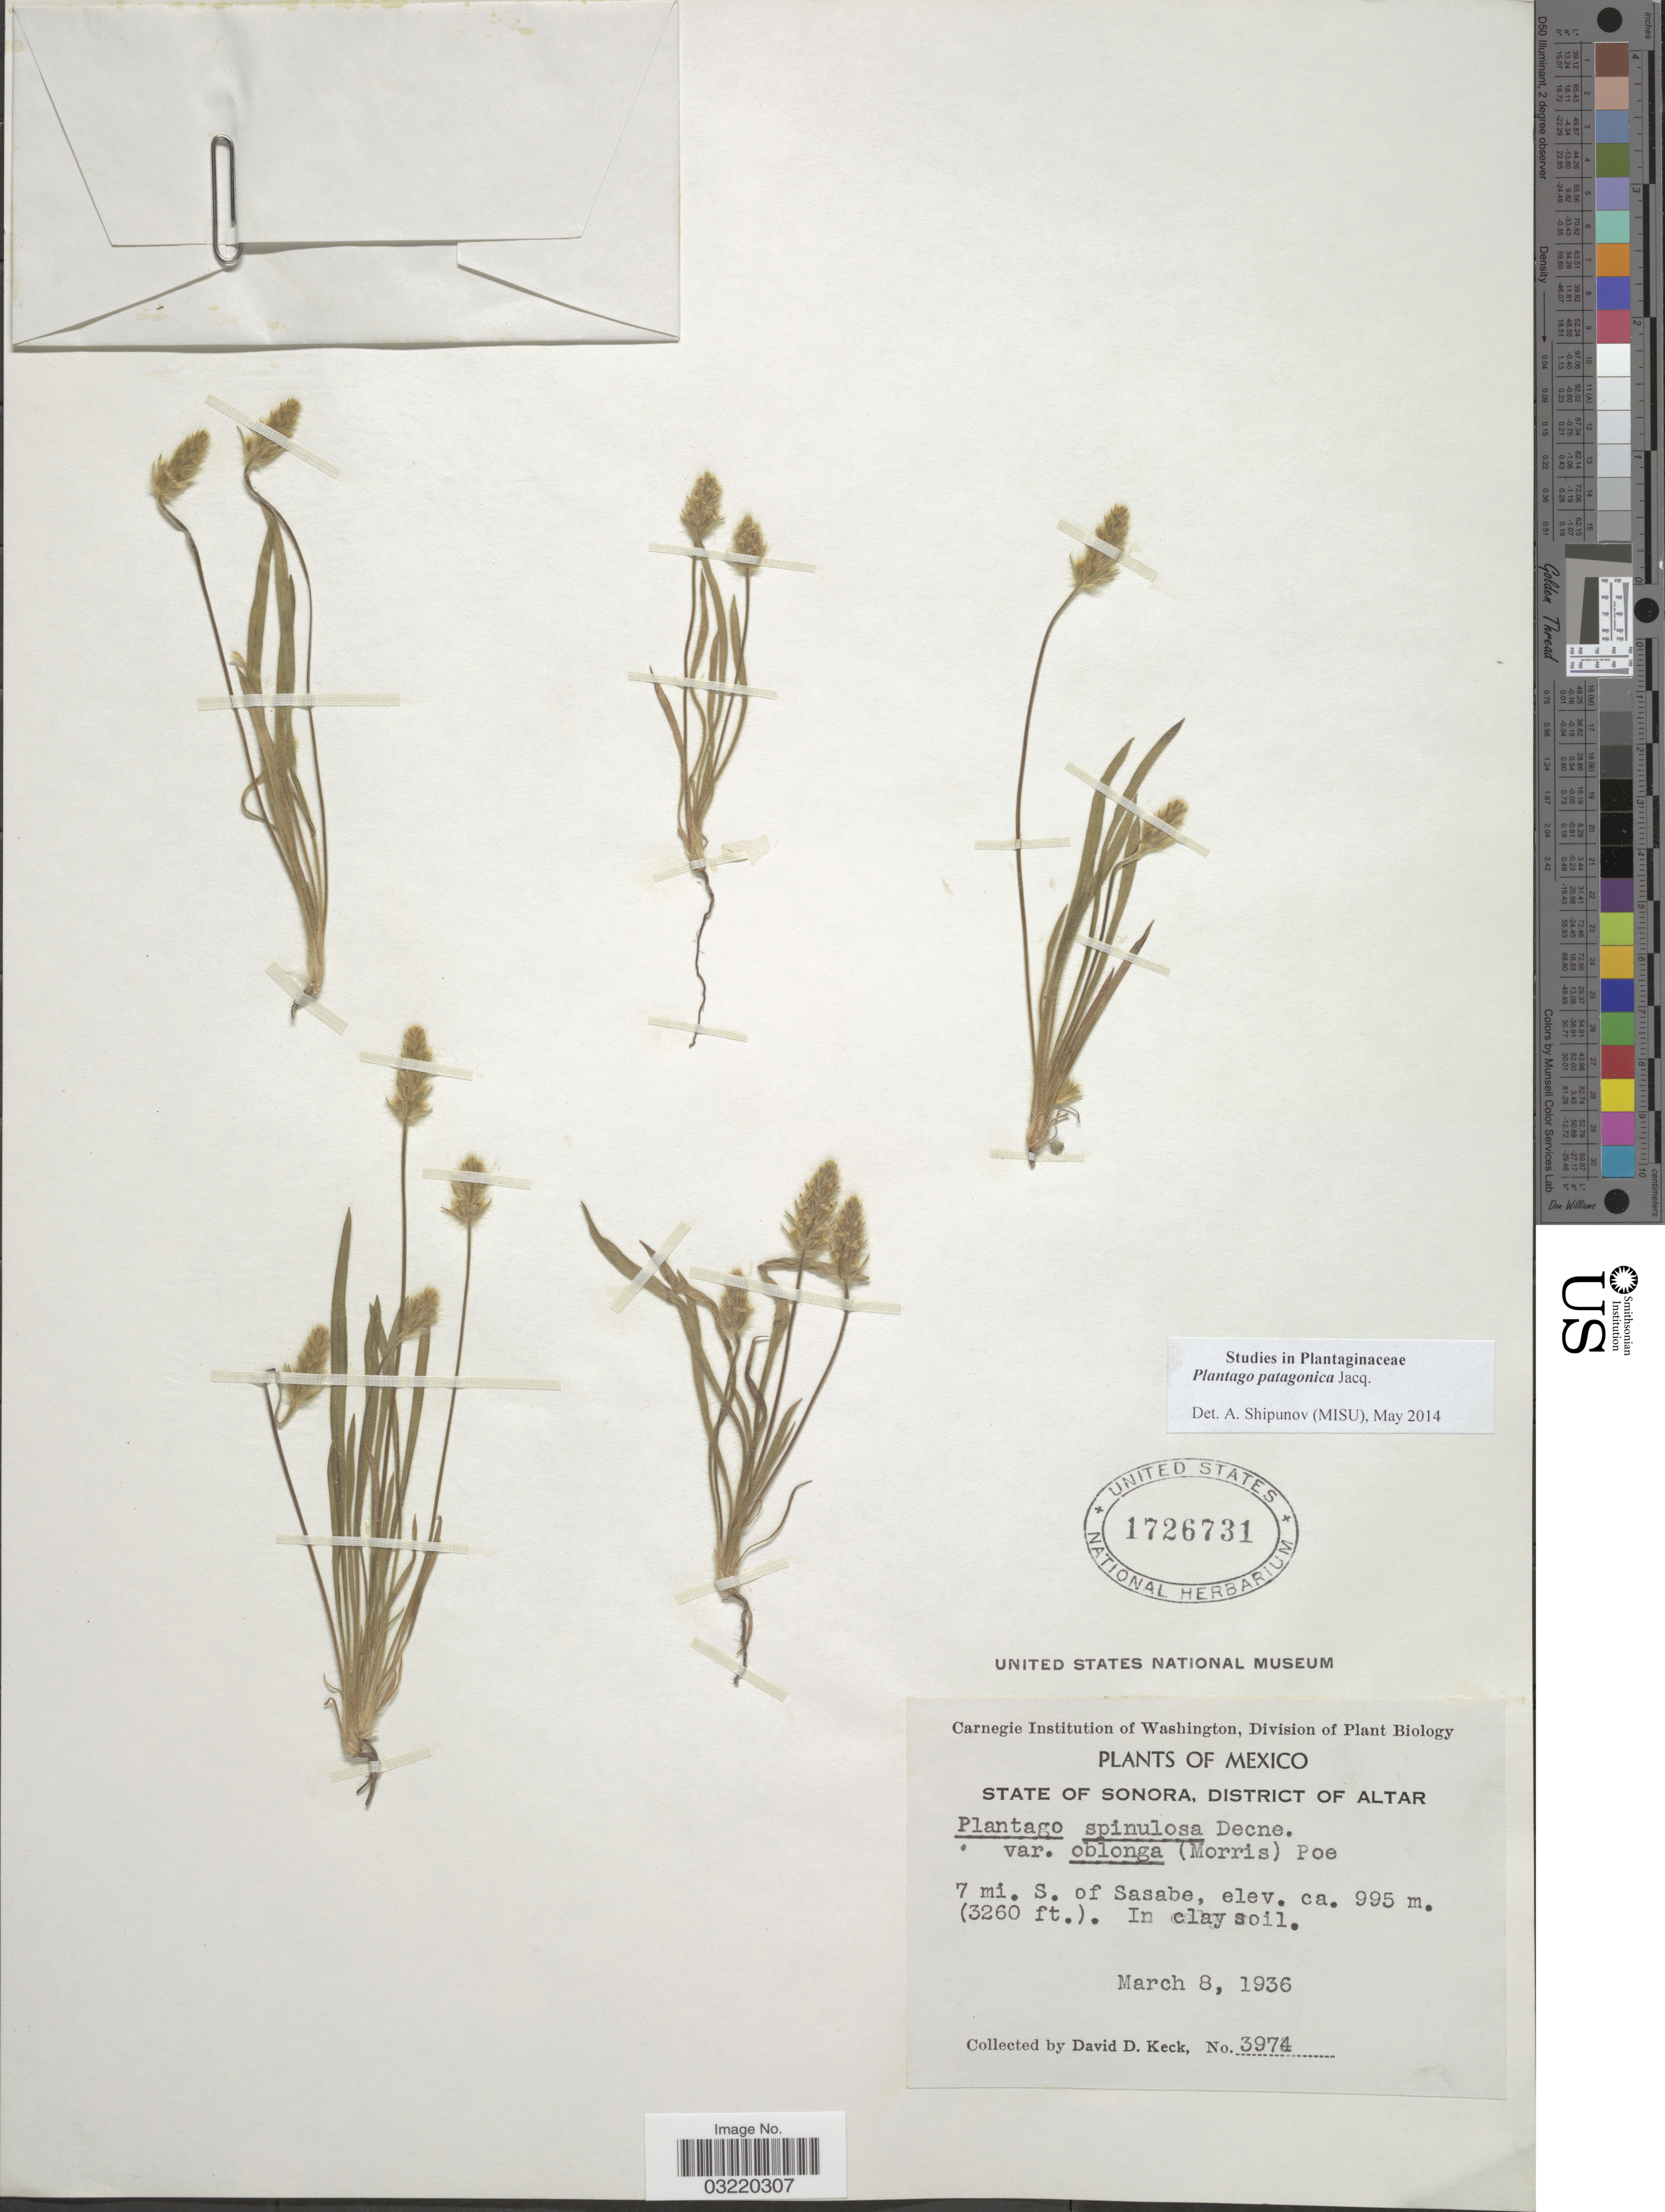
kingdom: Plantae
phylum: Tracheophyta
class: Magnoliopsida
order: Lamiales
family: Plantaginaceae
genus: Plantago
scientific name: Plantago patagonica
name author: Jacq.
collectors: D. D. Keck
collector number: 3974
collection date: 1936-03-08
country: Mexico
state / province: Sonora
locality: District of Altar. 7 mi. S. of Sasabe.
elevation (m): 995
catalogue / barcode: US 1726731